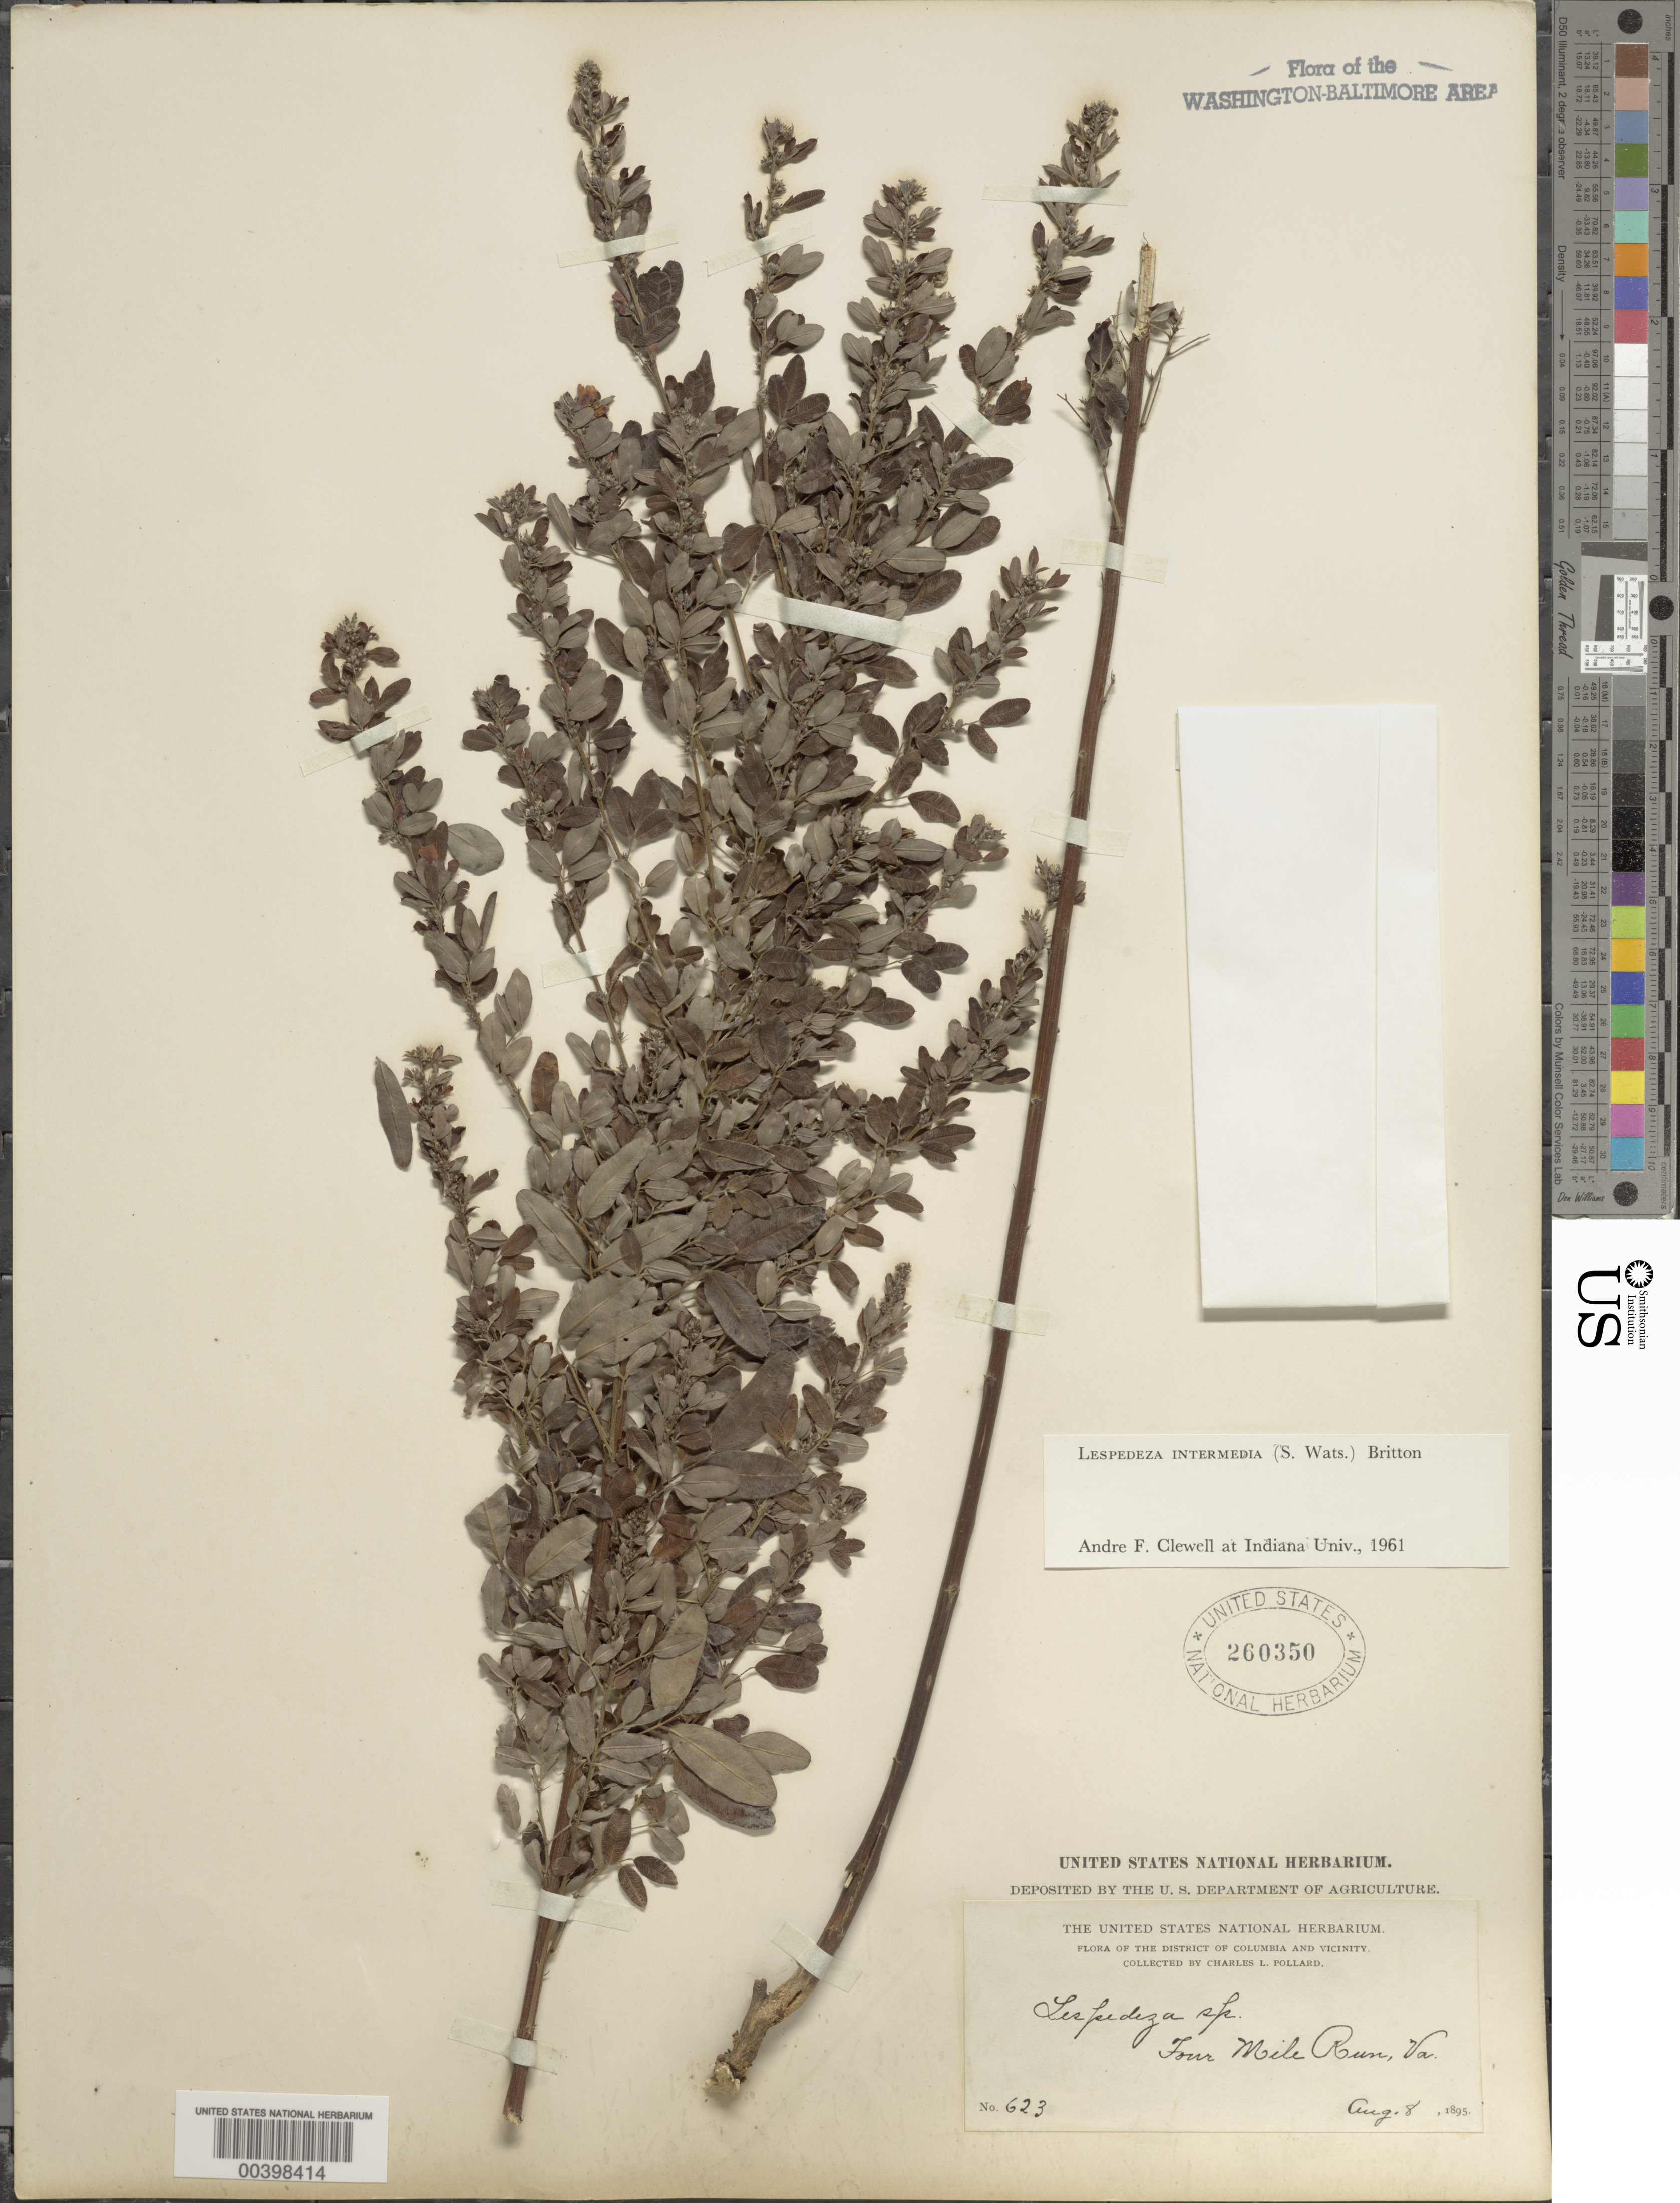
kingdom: Plantae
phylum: Tracheophyta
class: Magnoliopsida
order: Fabales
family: Fabaceae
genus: Lespedeza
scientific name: Lespedeza intermedia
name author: (S. Watson) Britton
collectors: C. L. Pollard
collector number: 623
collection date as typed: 08 Aug 1895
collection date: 1895-08-08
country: United States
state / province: Virginia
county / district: Arlington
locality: Four Mile Run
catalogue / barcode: US 260350